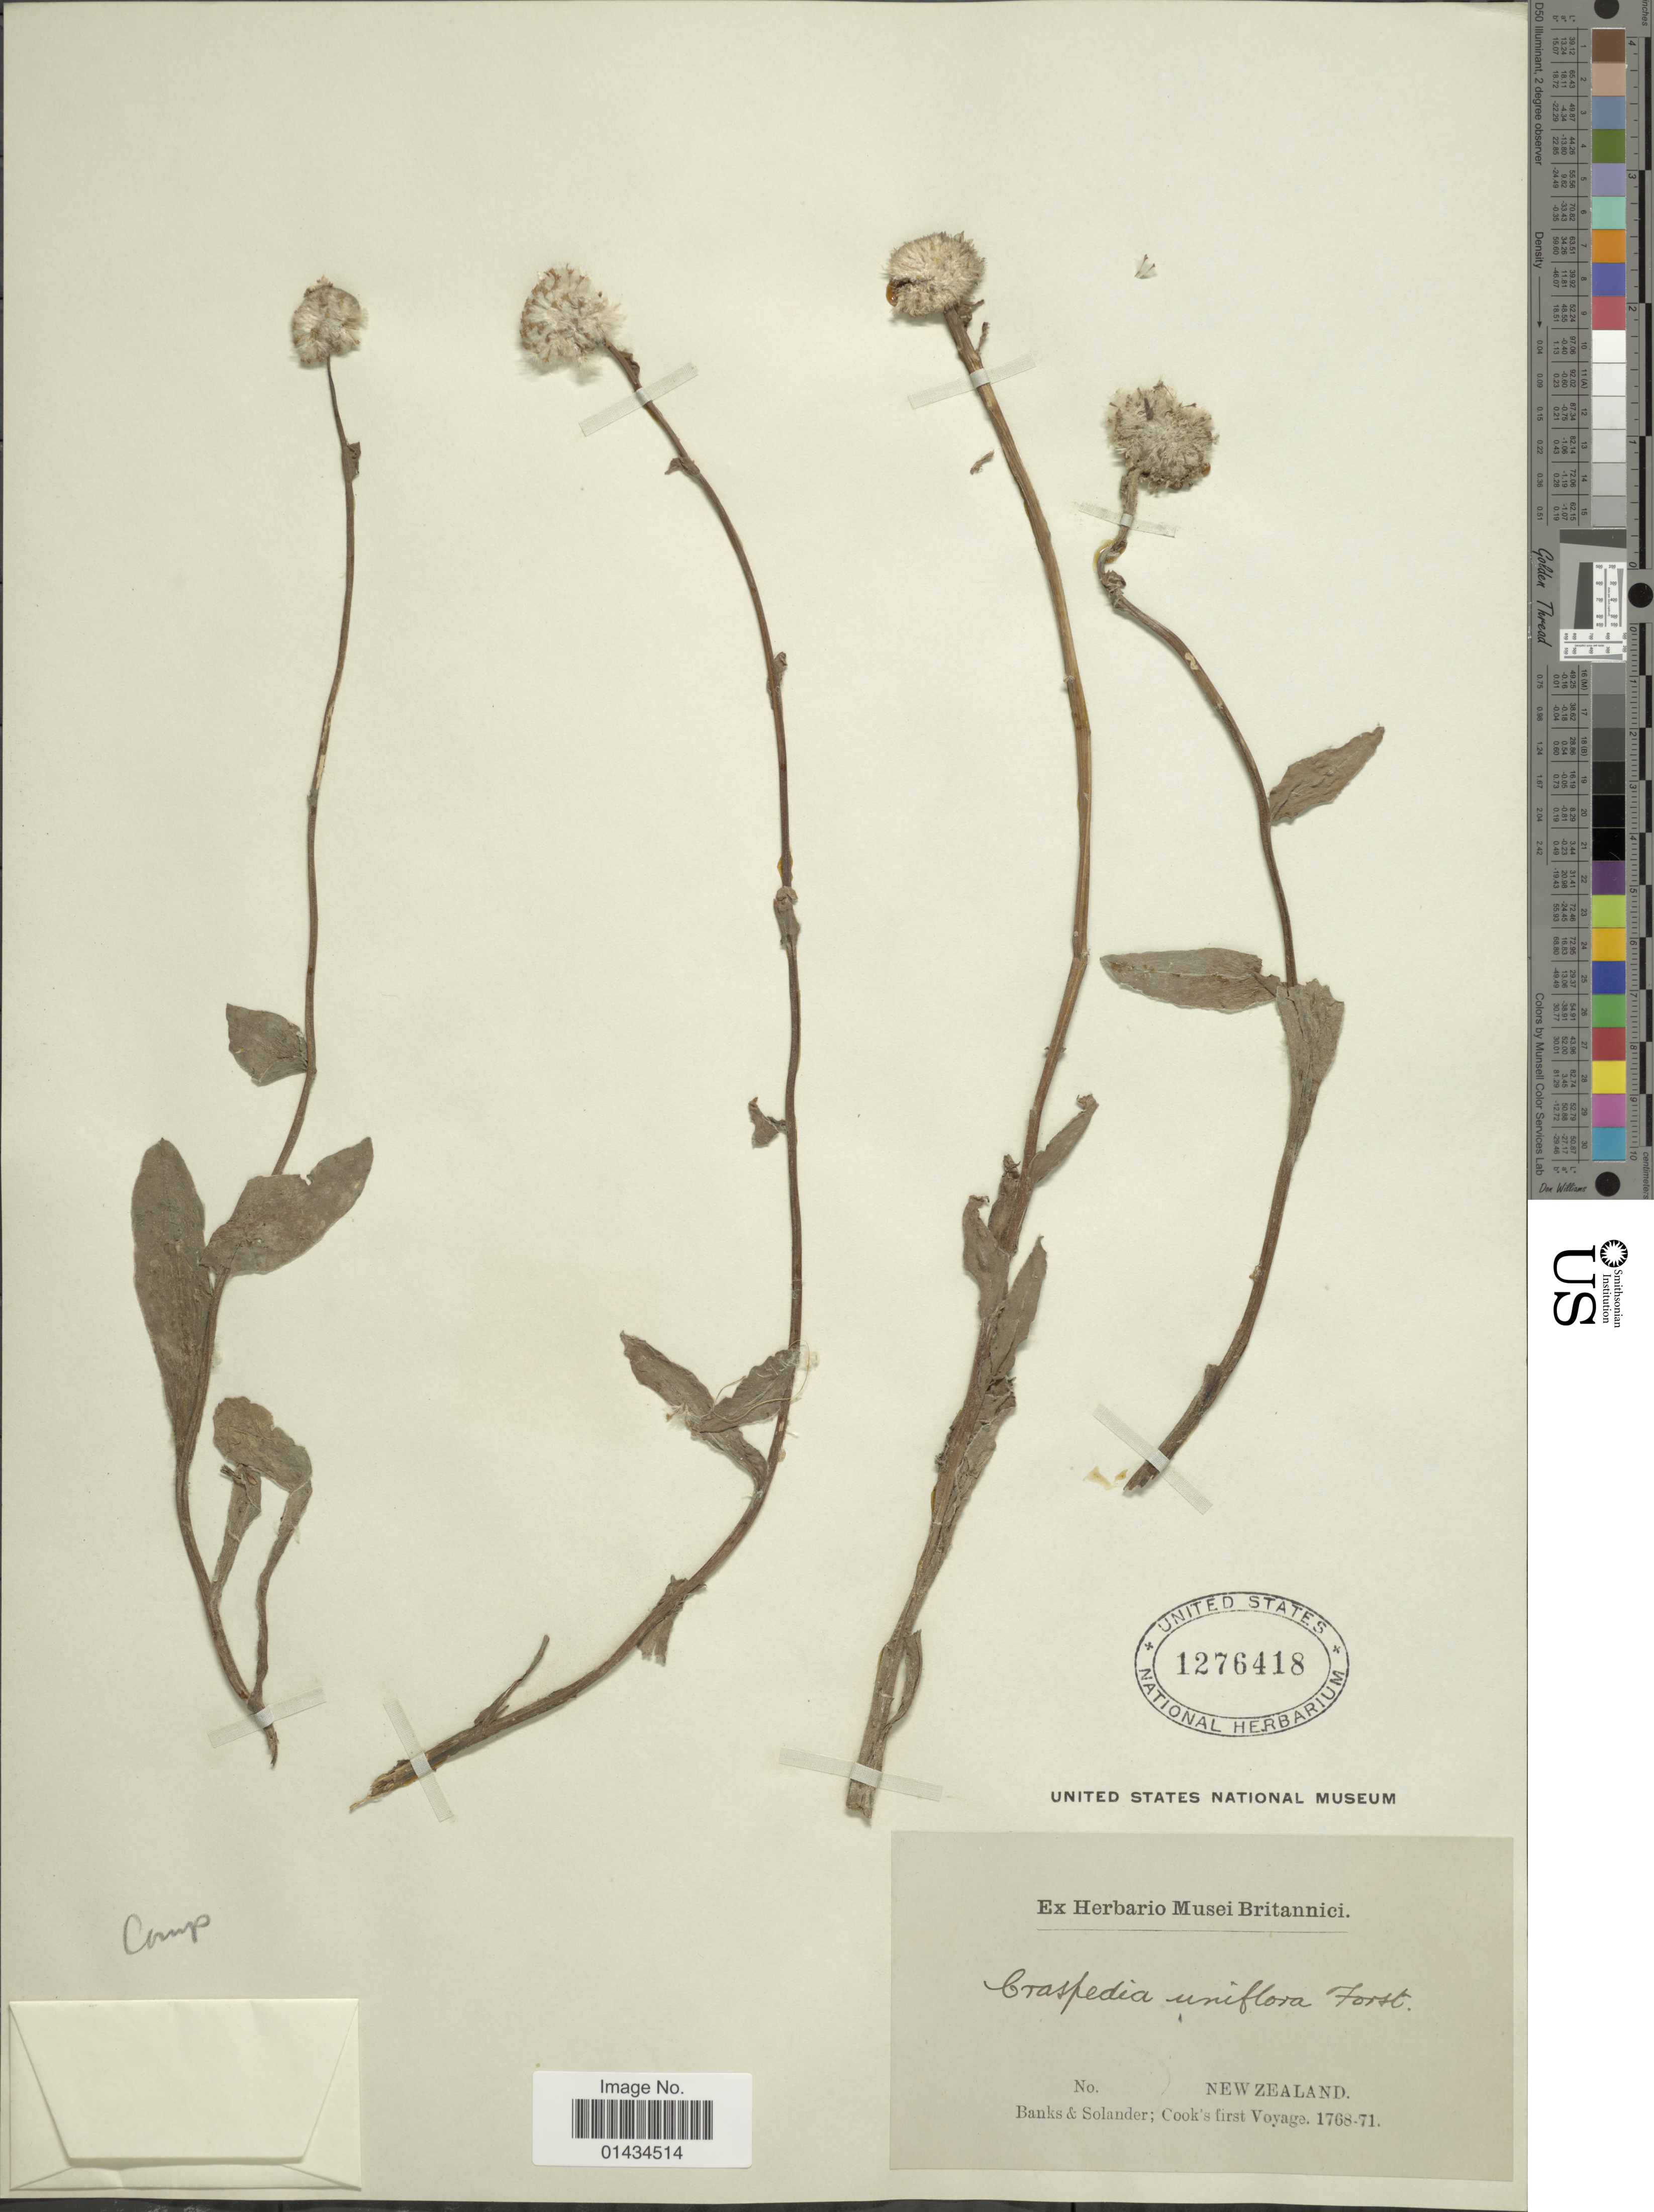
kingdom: Plantae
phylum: Tracheophyta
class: Magnoliopsida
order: Asterales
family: Asteraceae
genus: Craspedia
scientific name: Craspedia uniflora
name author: G. Forst.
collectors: -- Banks & -- Solander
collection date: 1768/1771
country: New Zealand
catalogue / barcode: US 1276418